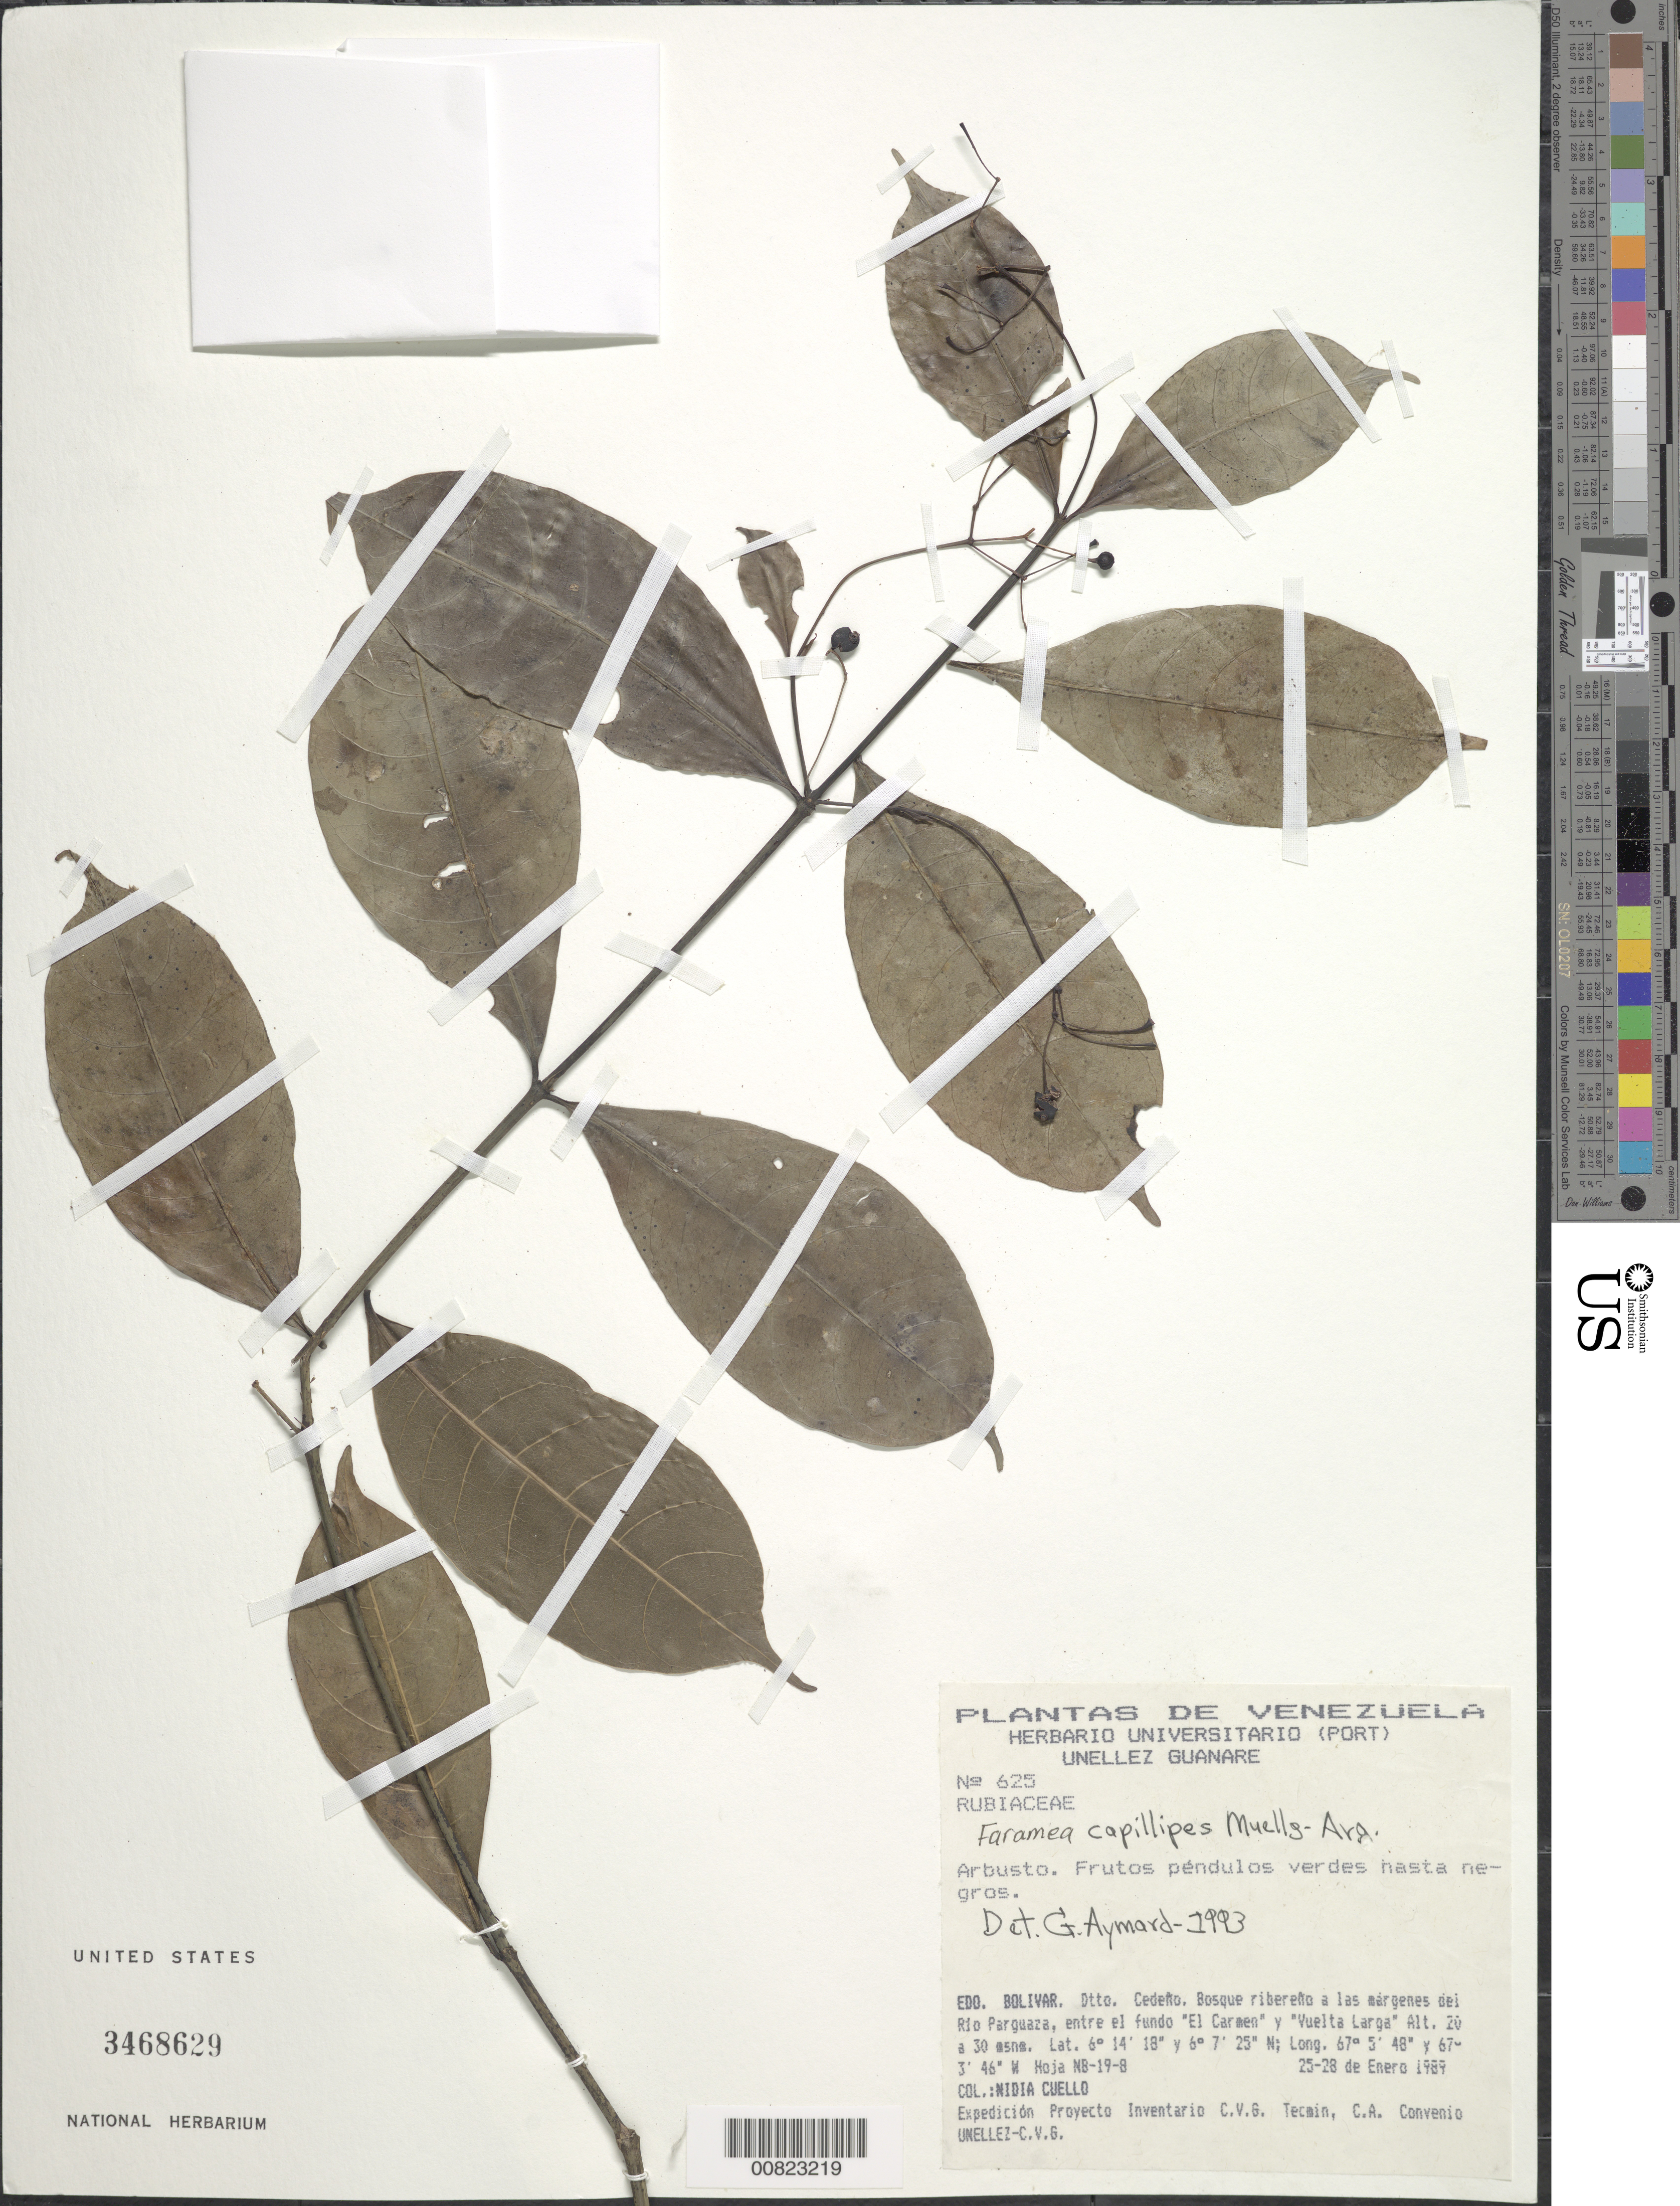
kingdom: Plantae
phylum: Tracheophyta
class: Magnoliopsida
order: Gentianales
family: Rubiaceae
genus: Faramea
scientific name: Faramea capillipes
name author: Müll. Arg.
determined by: Aymard C., G. A., (PORT), Univ. Nac. Exp. de los Llanos Ezequiel Zamora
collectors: N. L. Cuello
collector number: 625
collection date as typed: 25-Jan-89 to 28-Jan-89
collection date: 1989-01-25/1989-01-28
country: Venezuela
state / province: Bolívar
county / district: Cedeño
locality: Rio Parguaza, entre el fundo 'El Carmen' y 'Vuelta Larga'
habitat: Riverine forest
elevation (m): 20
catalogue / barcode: US 3468629